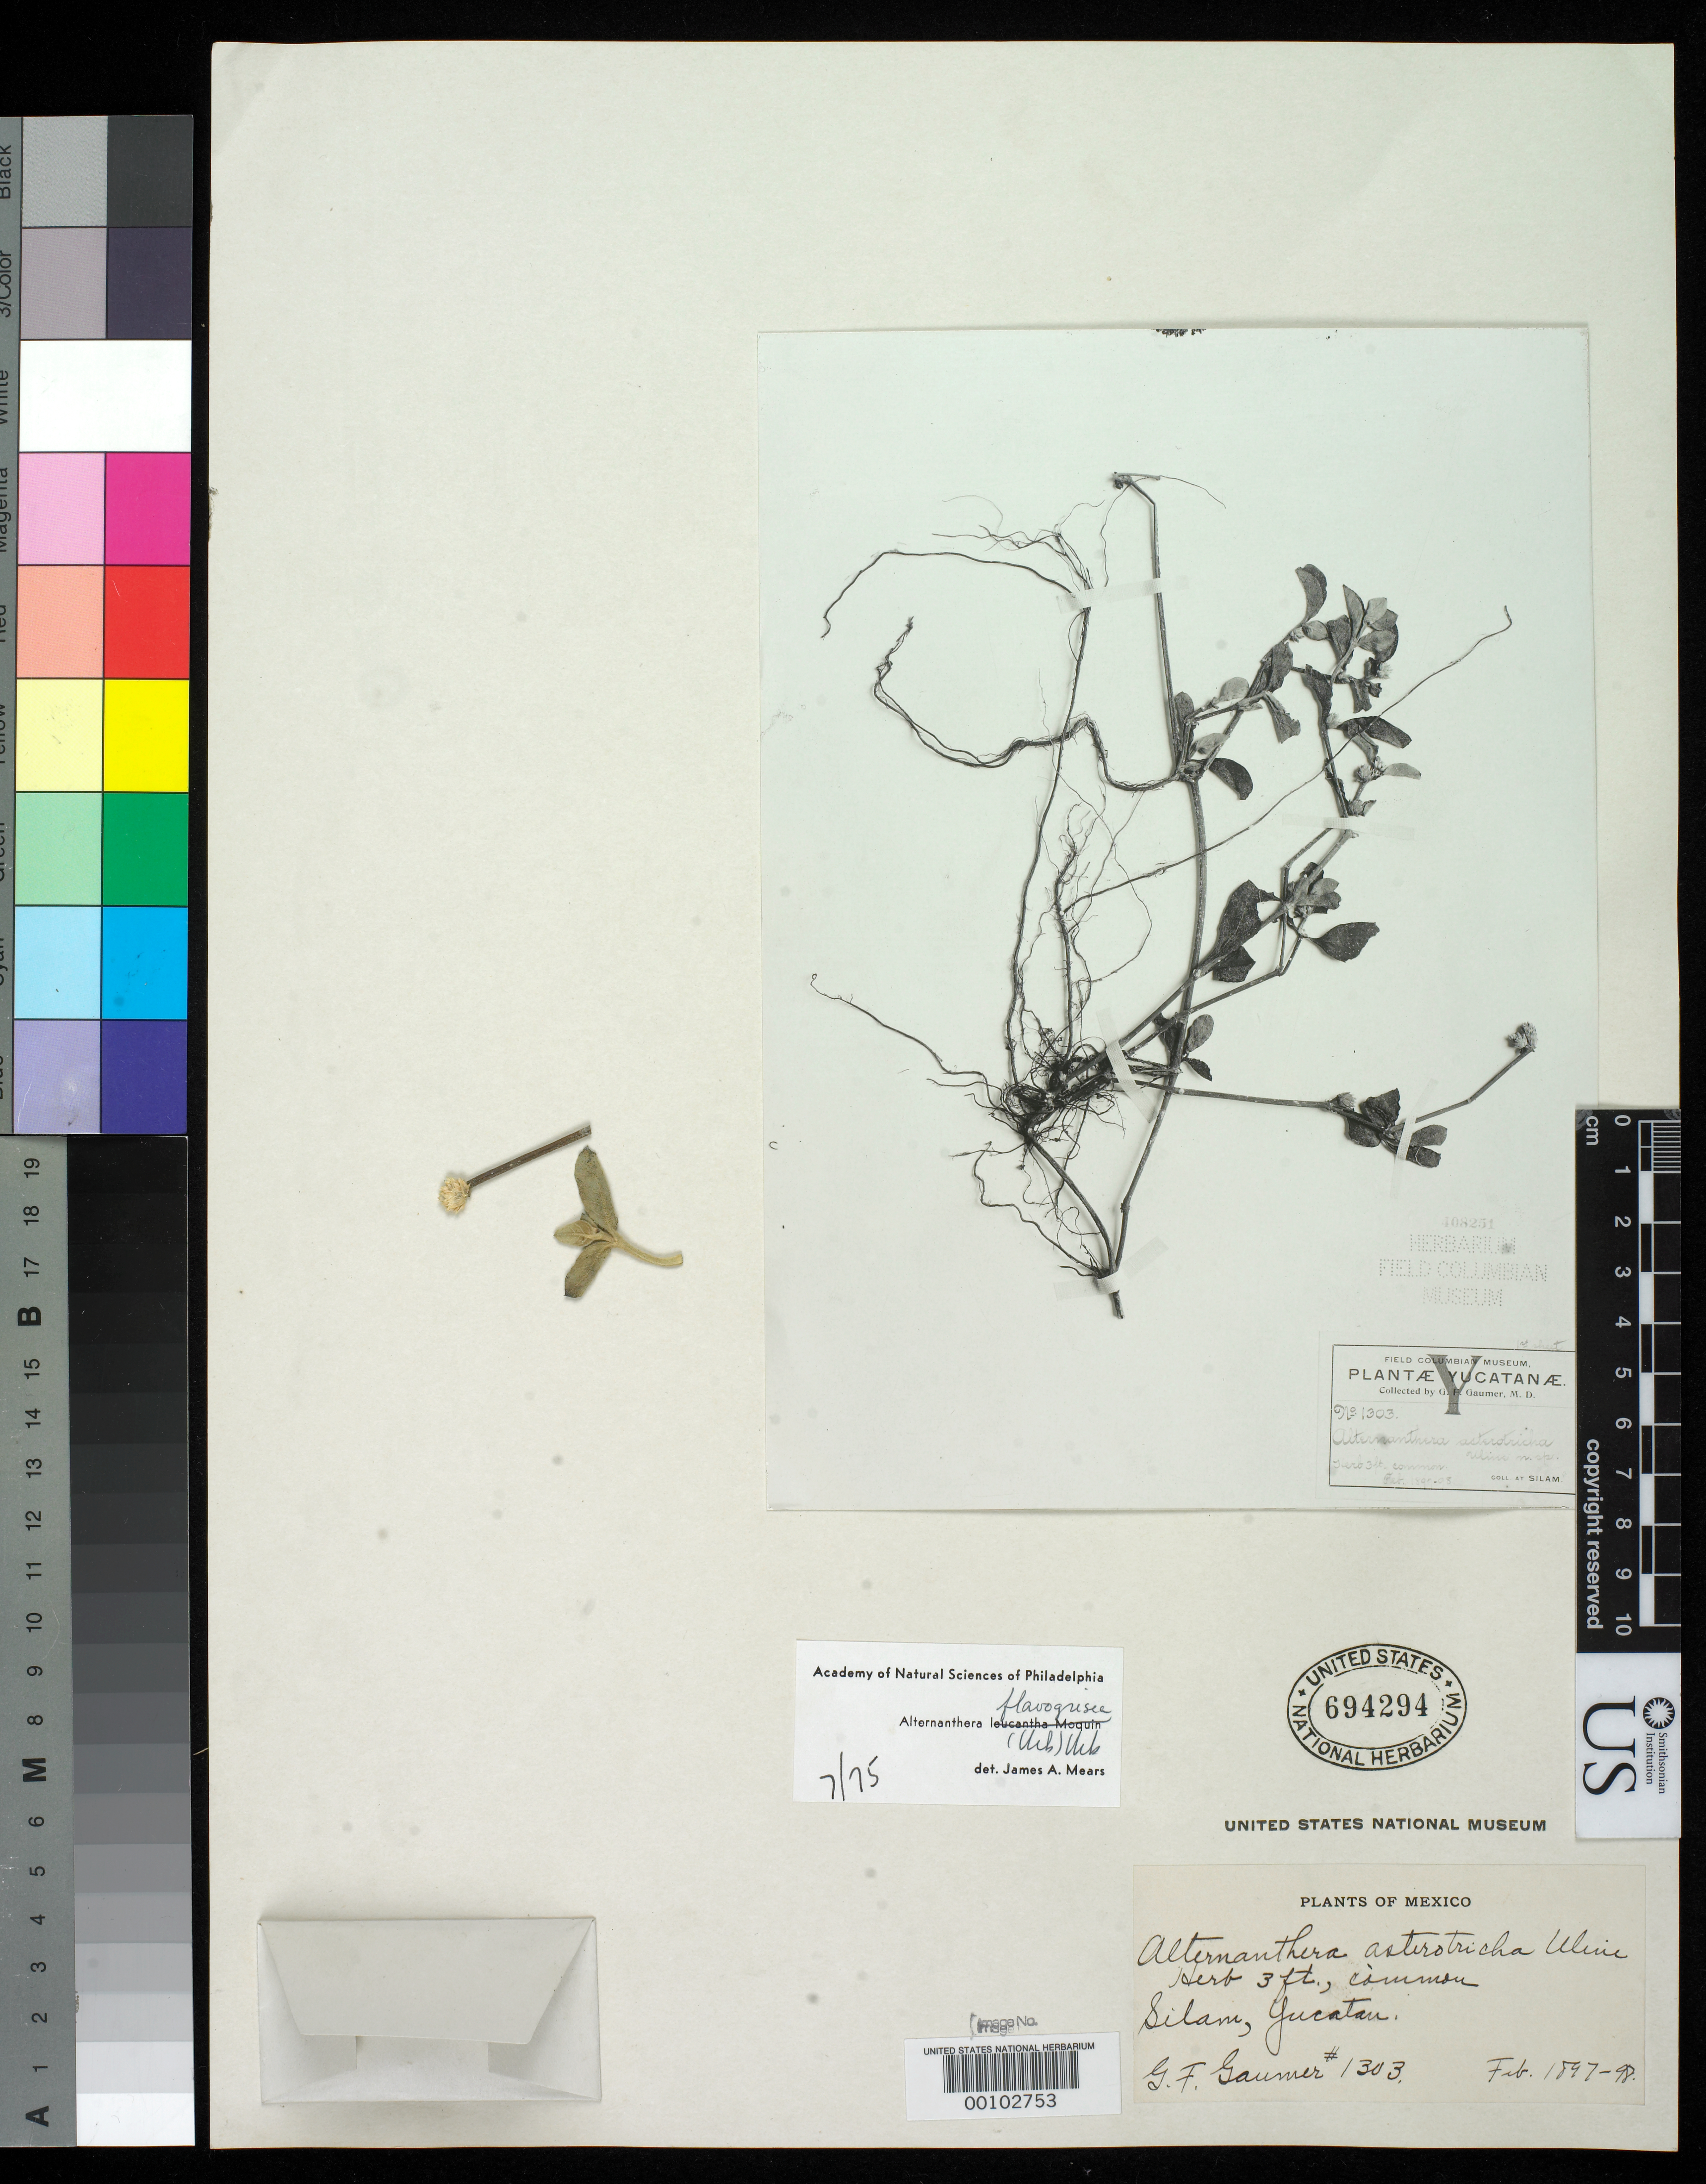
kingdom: Plantae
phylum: Tracheophyta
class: Magnoliopsida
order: Caryophyllales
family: Amaranthaceae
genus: Alternanthera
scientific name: Alternanthera asterotricha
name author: Uline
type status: Isotype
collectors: G. F. Gaumer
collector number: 1303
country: Mexico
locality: Yucatan Peninsula.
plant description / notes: Photograph and fragmentary material of type specimen ex herb. Field Mus.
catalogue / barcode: US 694294